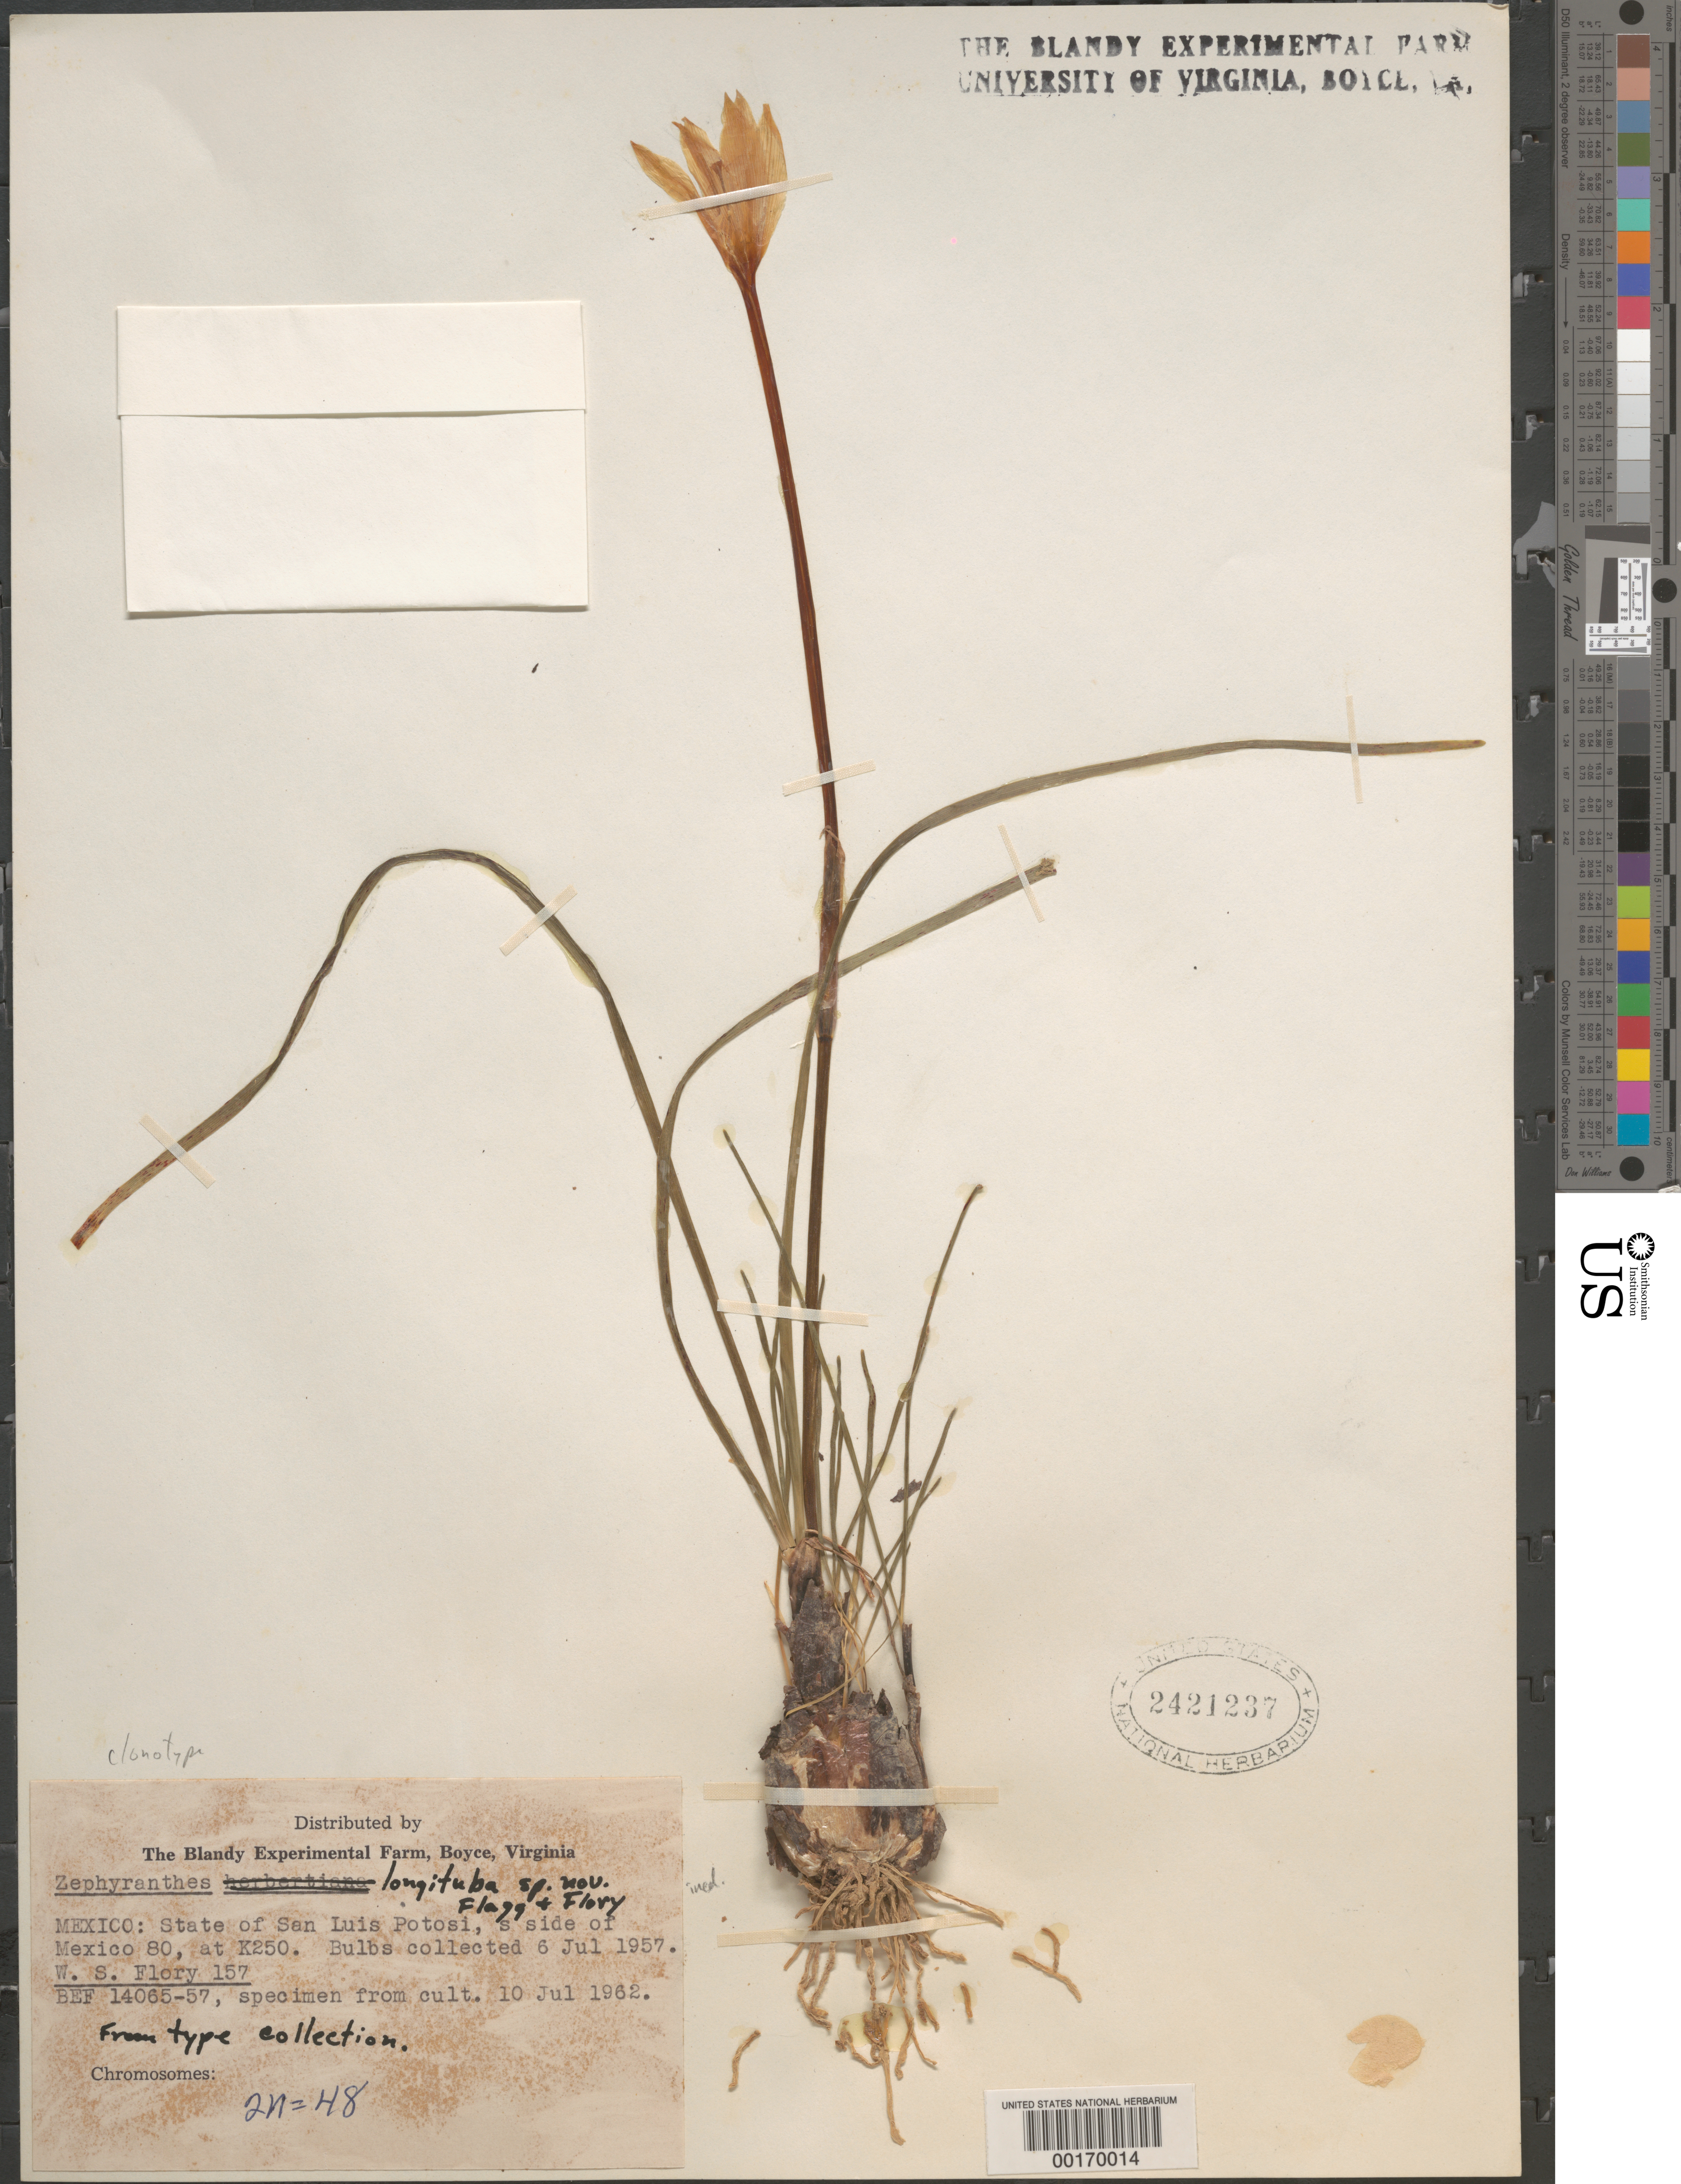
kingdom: Plantae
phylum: Tracheophyta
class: Liliopsida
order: Asparagales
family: Amaryllidaceae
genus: Zephyranthes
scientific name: Zephyranthes sp.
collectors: W. Flory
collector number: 157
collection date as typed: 06 Jul 1957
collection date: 1957-07-06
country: Mexico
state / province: San Luis Potosi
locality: S side of Mexico 80, at K 250.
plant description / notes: Blandy Exp. Farm no. 14065-57 collected from cult. 10 Jul 1962.; "Type" of Zephyranthes longituba Flagg & Flory, ined. Name never published, authors deceased. Deleted from Type Register and filed in main herbarium, April 2008.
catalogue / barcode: US 2421237